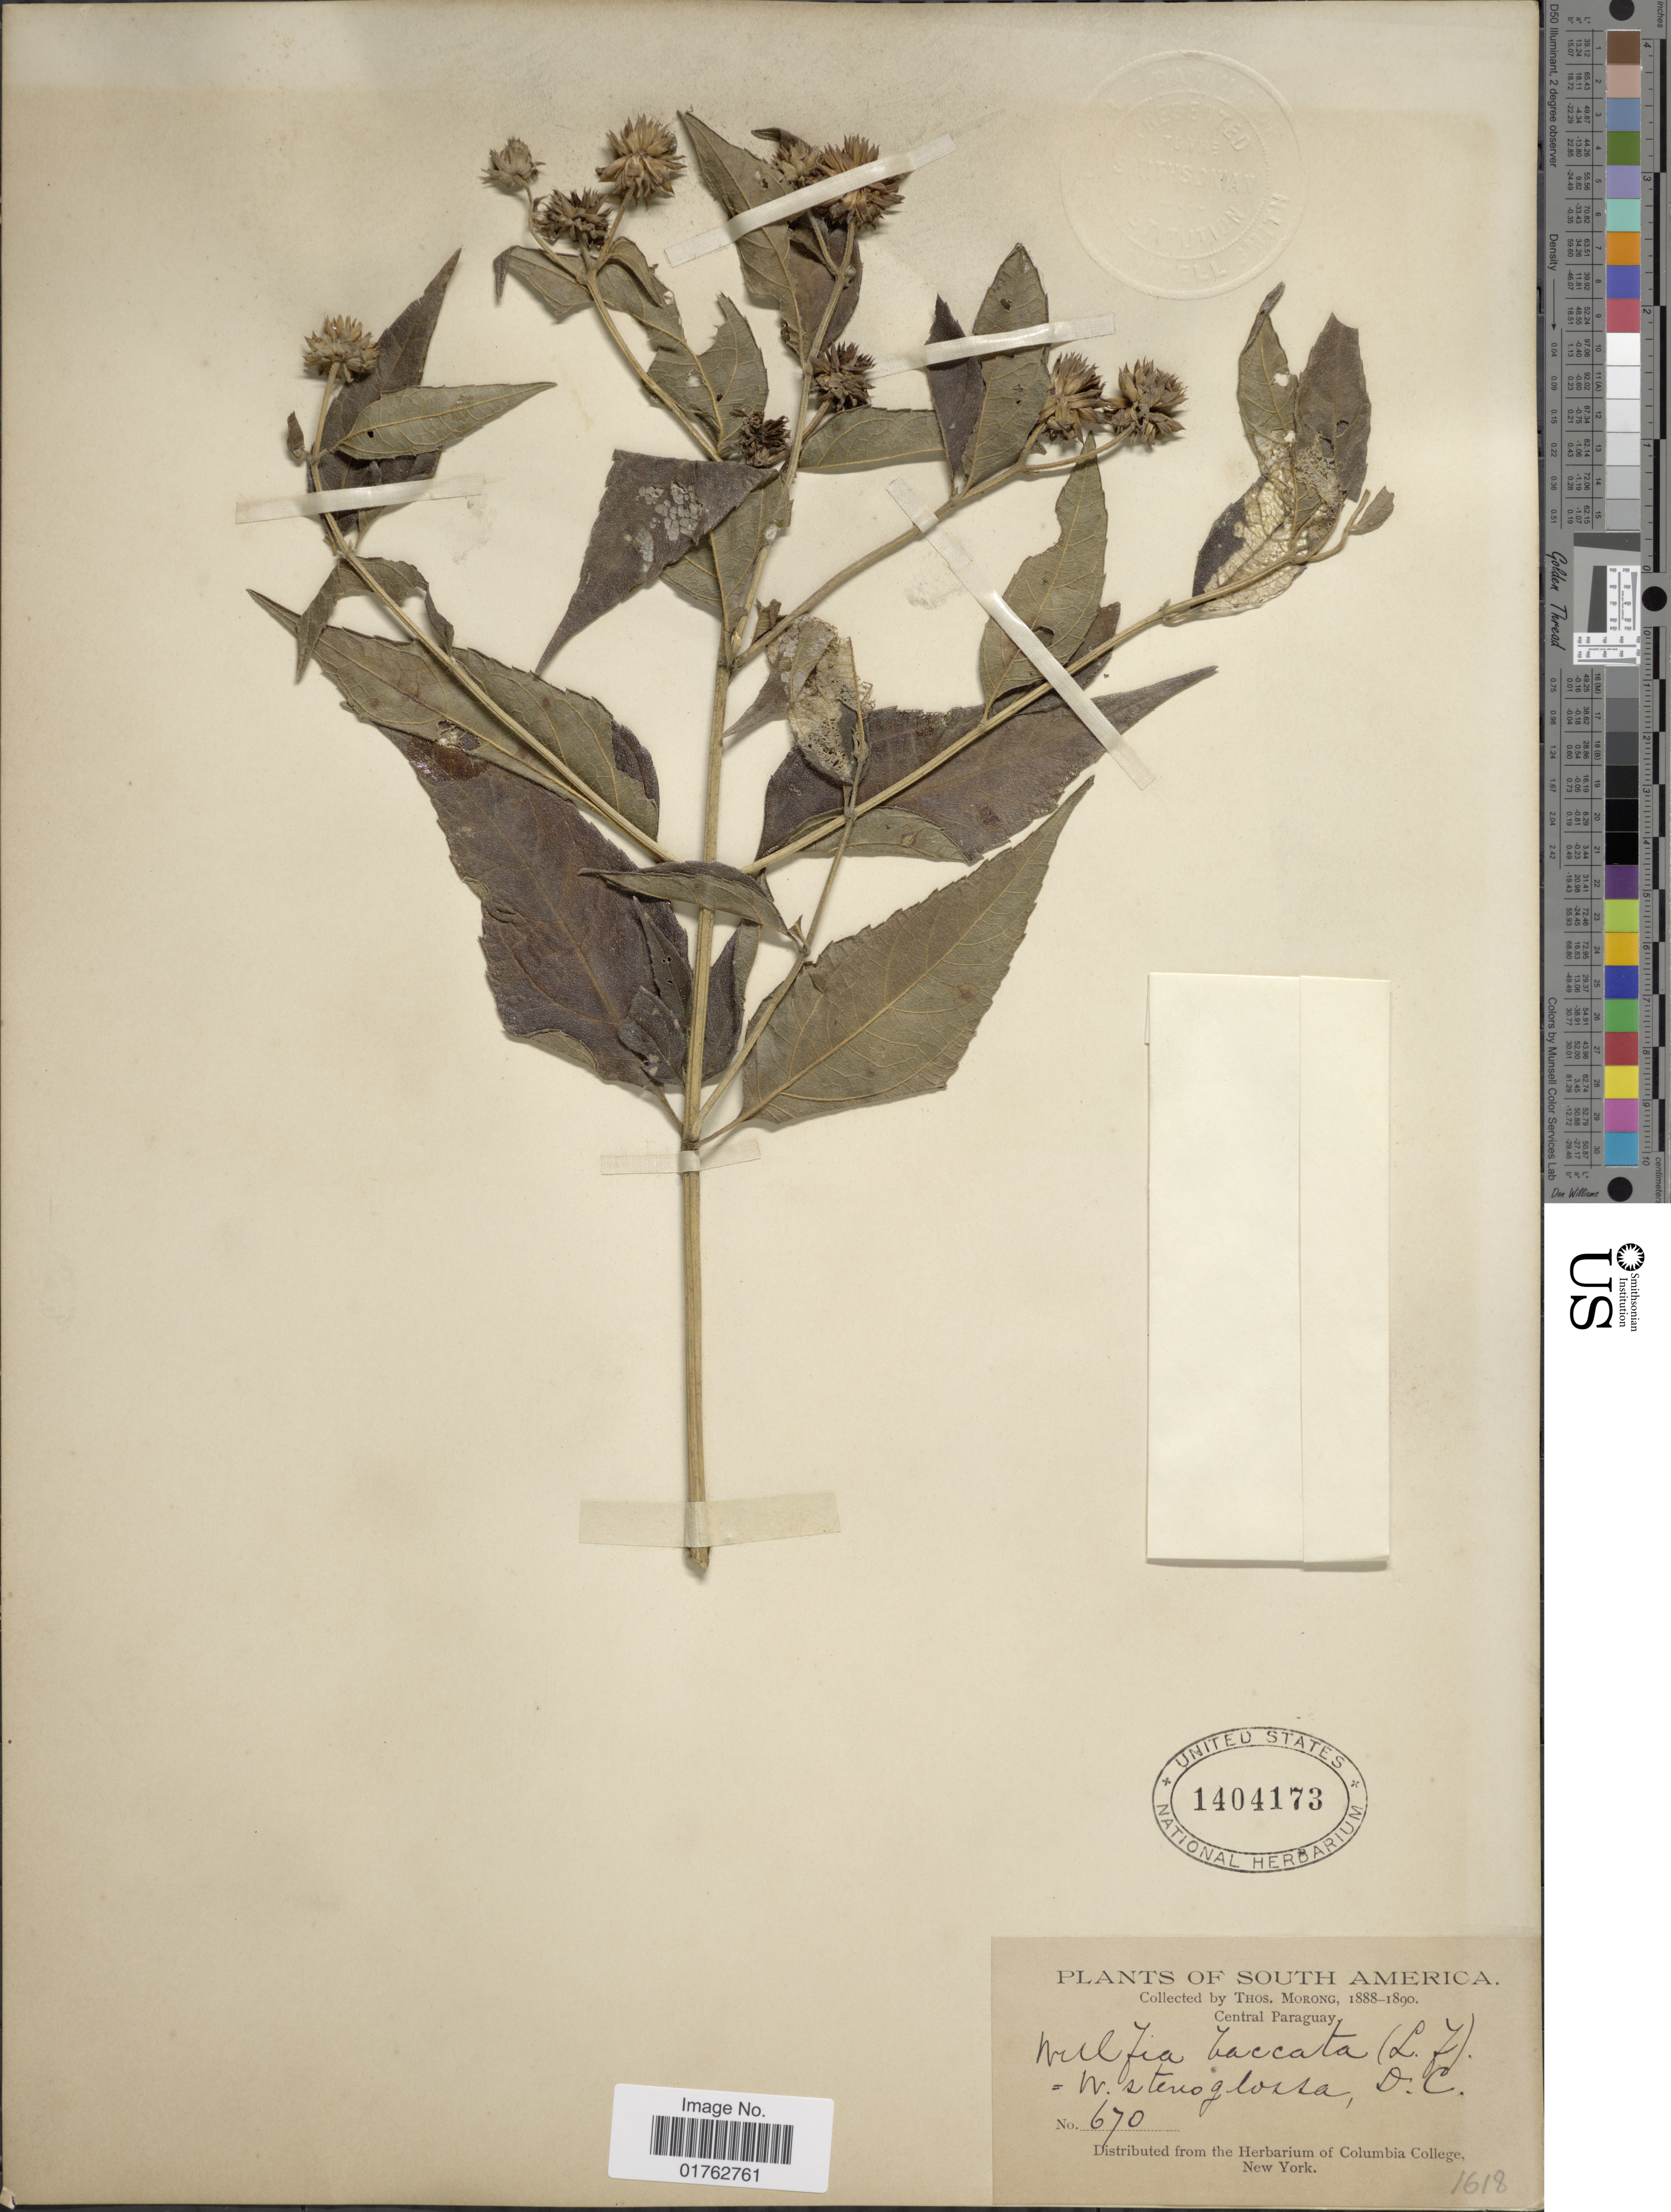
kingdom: Plantae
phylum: Tracheophyta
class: Magnoliopsida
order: Asterales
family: Asteraceae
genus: Wulffia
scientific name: Wulffia baccata var. baccata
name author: (L.) Kuntze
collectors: ex herb. T. Morong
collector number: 670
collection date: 1888/1890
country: Paraguay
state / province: Central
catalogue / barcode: US 1404173